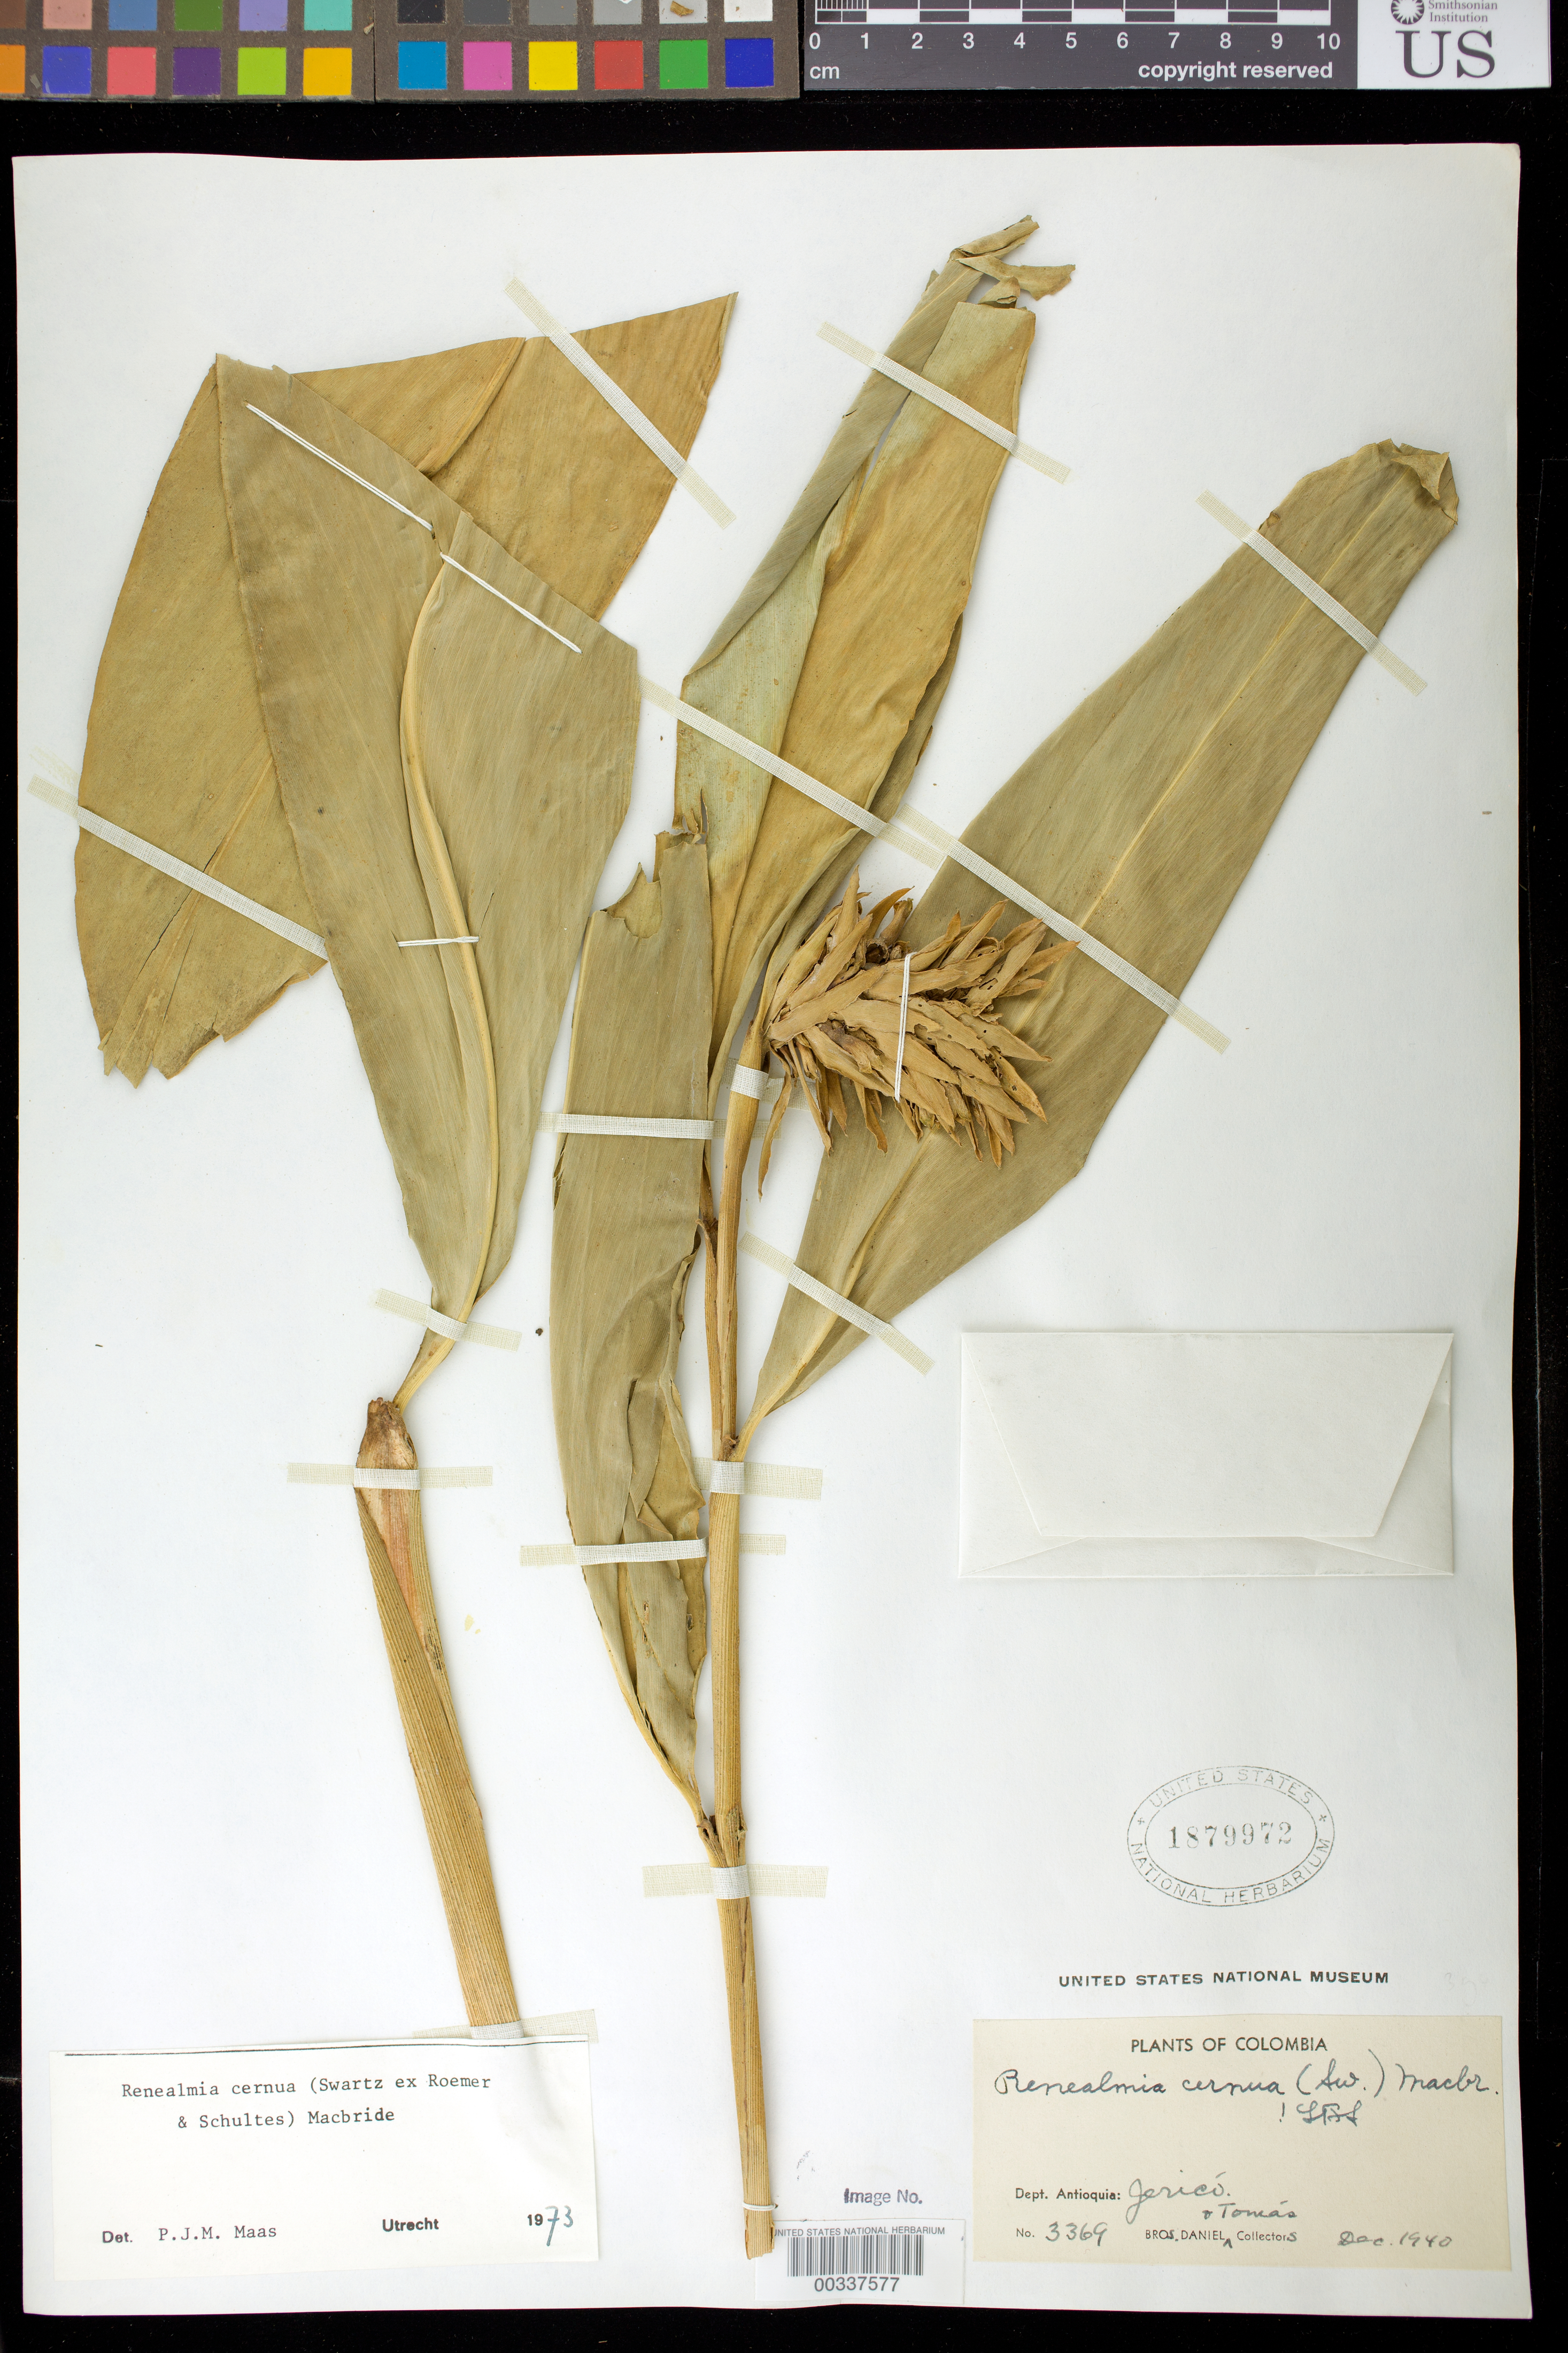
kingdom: Plantae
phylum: Tracheophyta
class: Liliopsida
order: Zingiberales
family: Zingiberaceae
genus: Renealmia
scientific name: Renealmia cernua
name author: (Sw. ex Roem. & Schult.) J.F. Macbr.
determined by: Maas, Paul J. M.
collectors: Bro. Daniel & B. Tomas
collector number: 3369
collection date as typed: Dec 1940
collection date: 1940-12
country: Colombia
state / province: Antioquia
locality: Jerico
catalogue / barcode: US 1879972